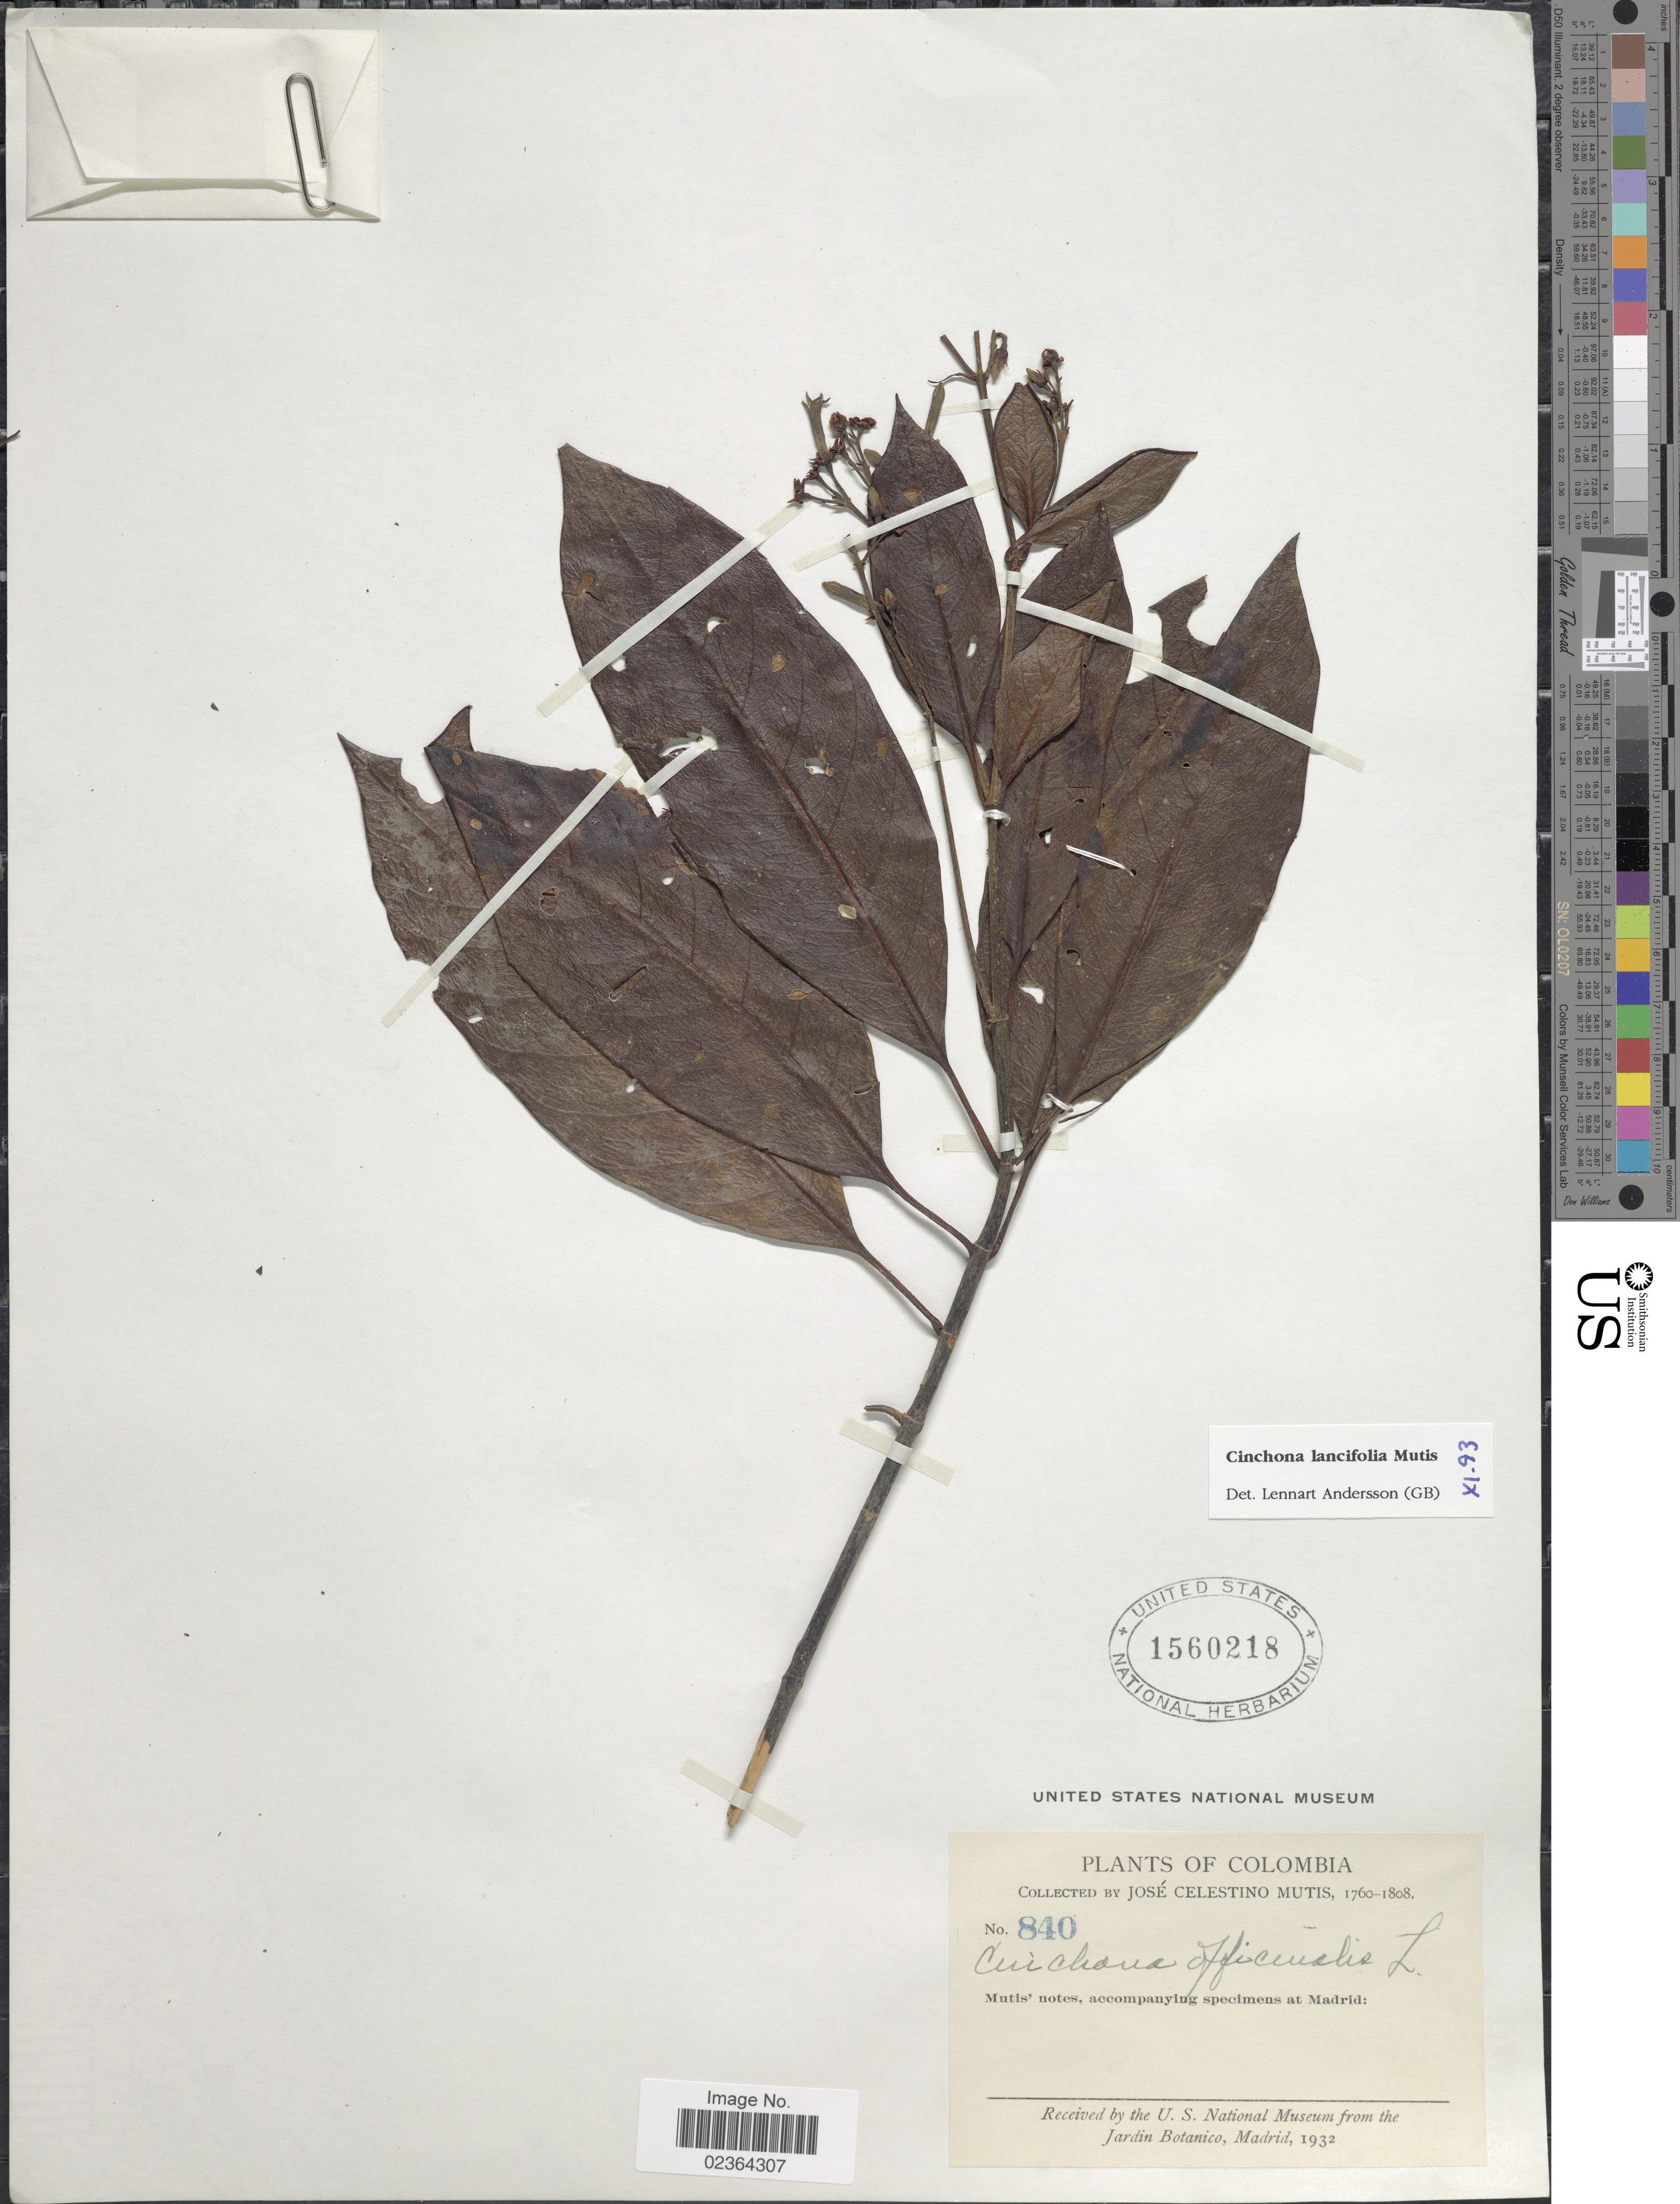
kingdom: Plantae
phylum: Tracheophyta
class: Magnoliopsida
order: Gentianales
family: Rubiaceae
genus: Cinchona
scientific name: Cinchona lancifolia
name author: Mutis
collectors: J. C. B. Mutis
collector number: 840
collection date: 1760/1808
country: Colombia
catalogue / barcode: US 1560218